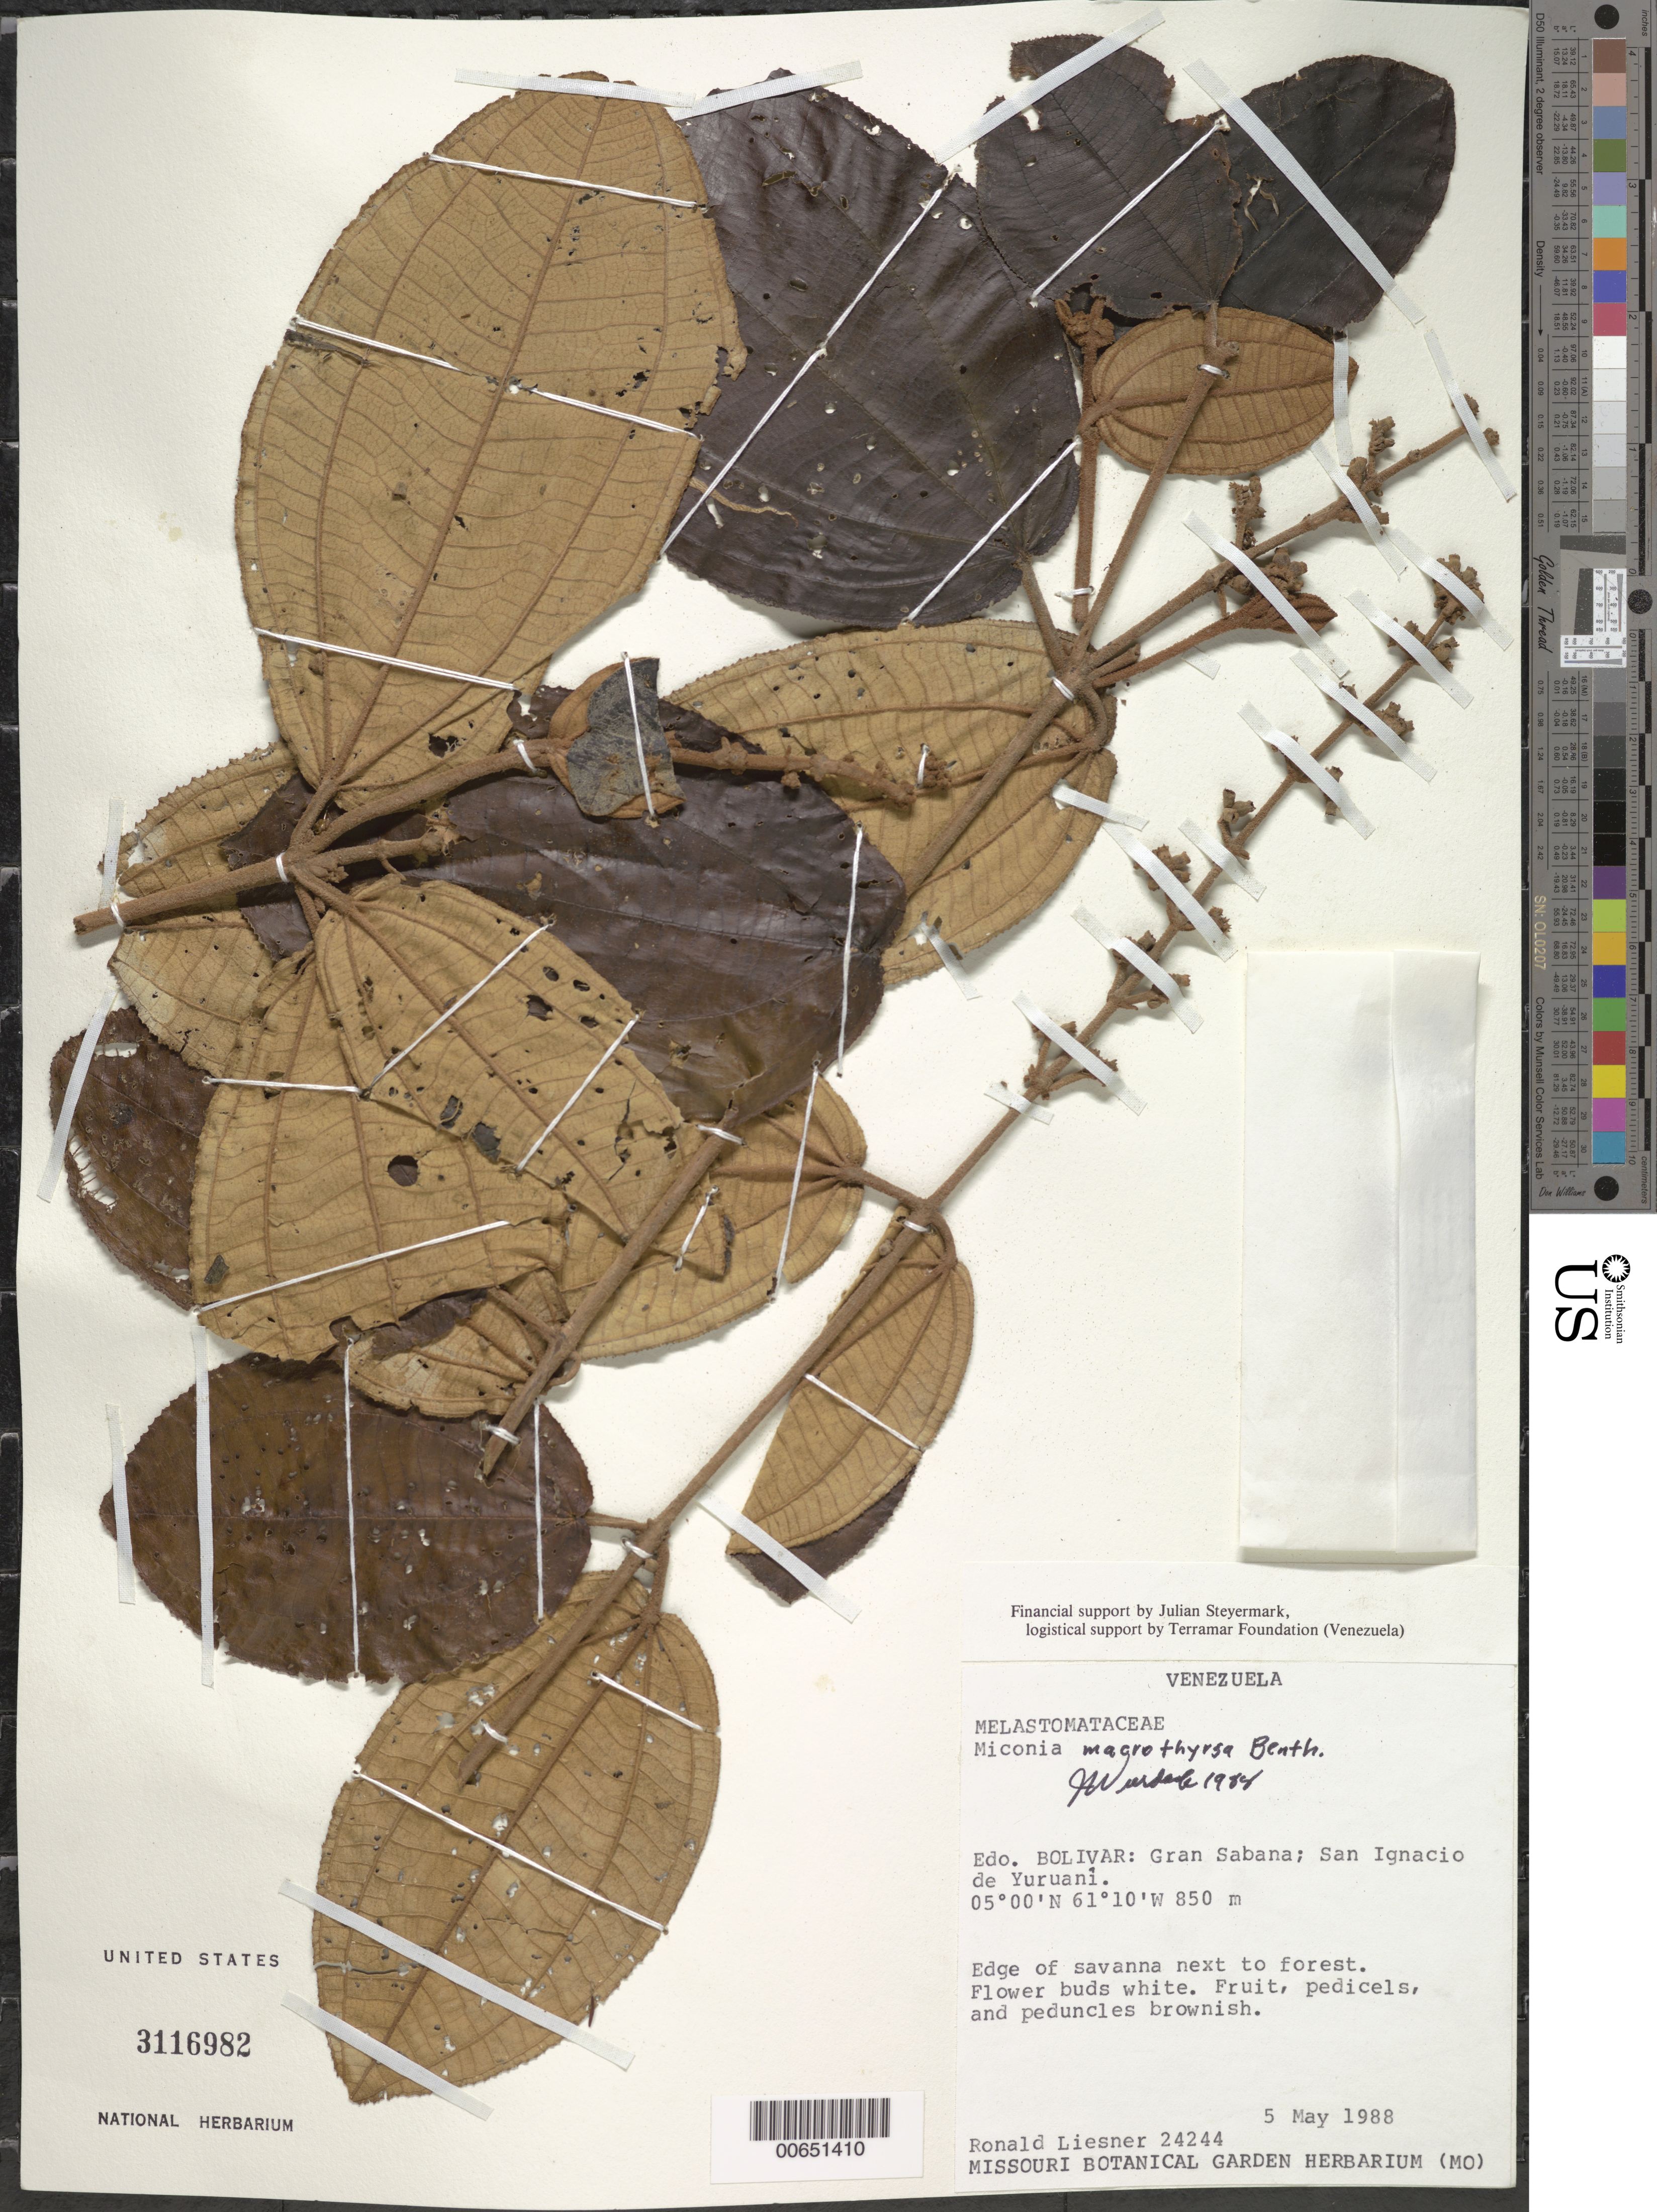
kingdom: Plantae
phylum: Tracheophyta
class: Magnoliopsida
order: Myrtales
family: Melastomataceae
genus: Miconia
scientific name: Miconia macrothyrsa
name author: Benth.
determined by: Wurdack, John J., (US), US (UNITED STATES)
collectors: R. L. Liesner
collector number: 24244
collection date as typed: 5-May-88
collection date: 1988-05-05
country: Venezuela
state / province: Bolívar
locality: Gran Sabana, San Ignacio de Yuruani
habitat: Edge of savanna next to forest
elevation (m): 850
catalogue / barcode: US 3116982